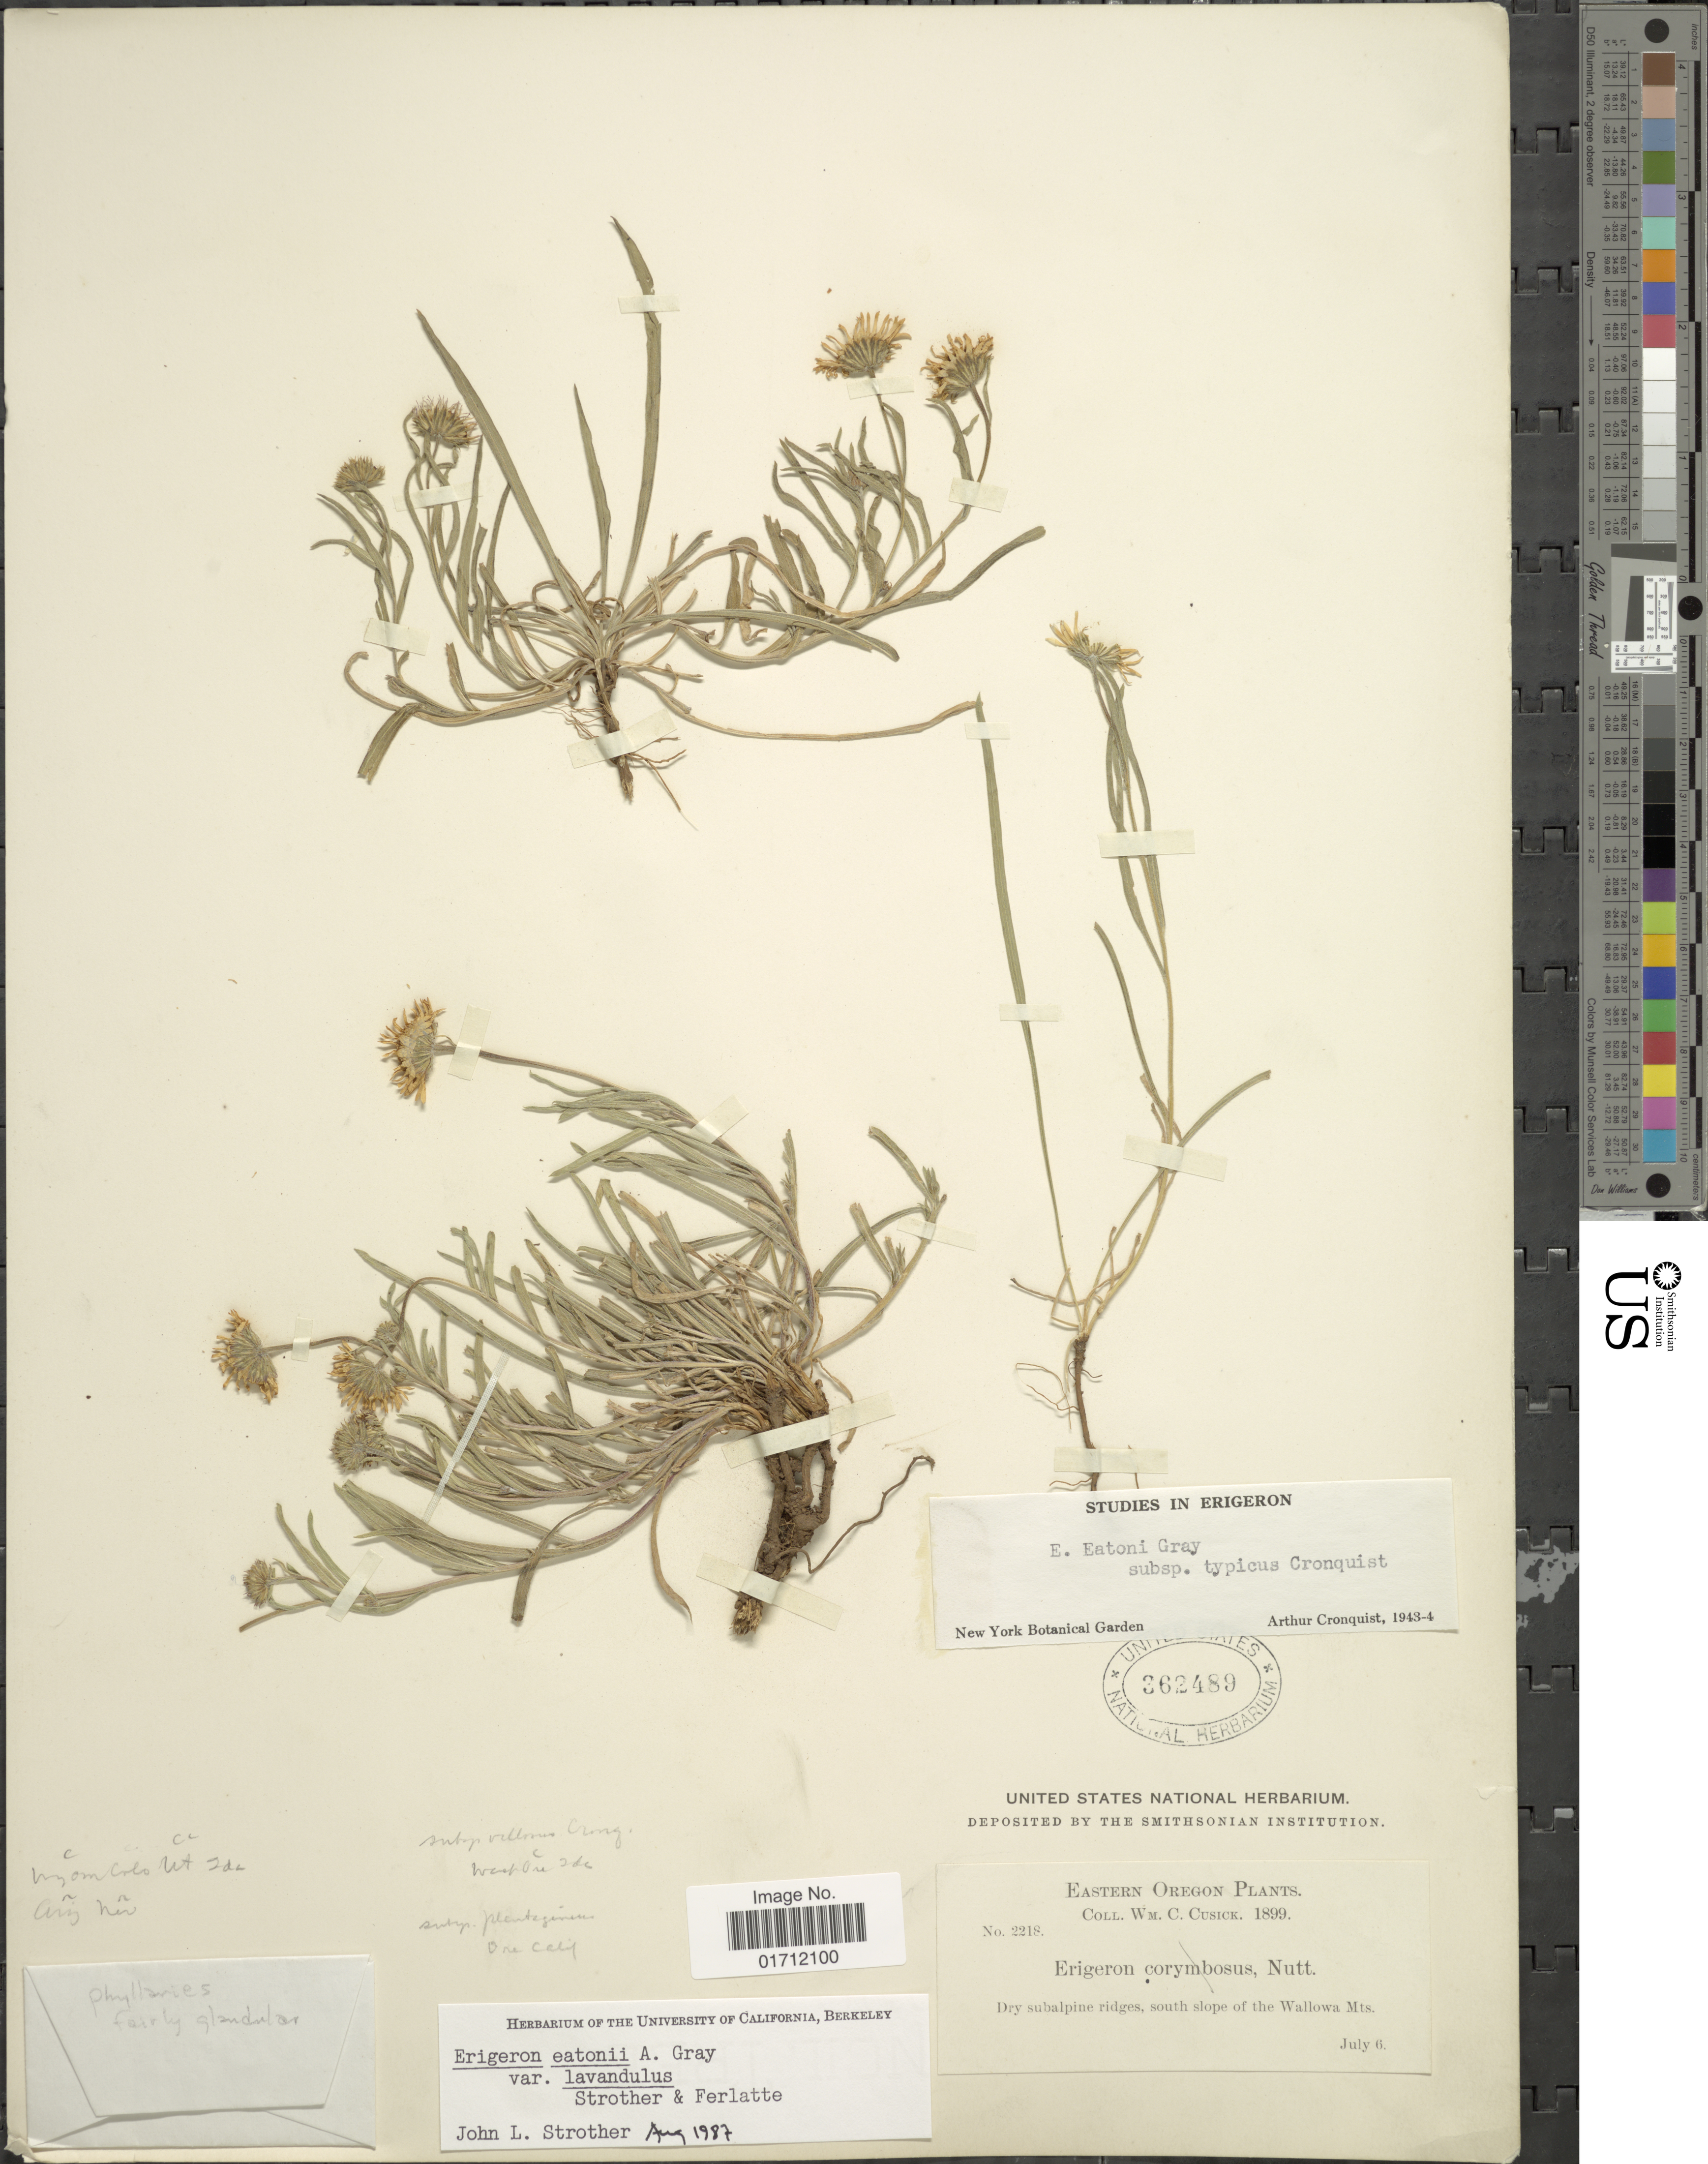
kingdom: Plantae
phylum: Tracheophyta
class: Magnoliopsida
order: Asterales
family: Asteraceae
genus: Erigeron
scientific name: Erigeron eatonii var. lavandulus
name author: Strother & Ferlatte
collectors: W. C. Cusick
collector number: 2218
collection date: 1899-07-06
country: United States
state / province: Oregon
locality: Eastern Oregon, south slope of the Wallowa Mts.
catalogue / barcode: US 362489